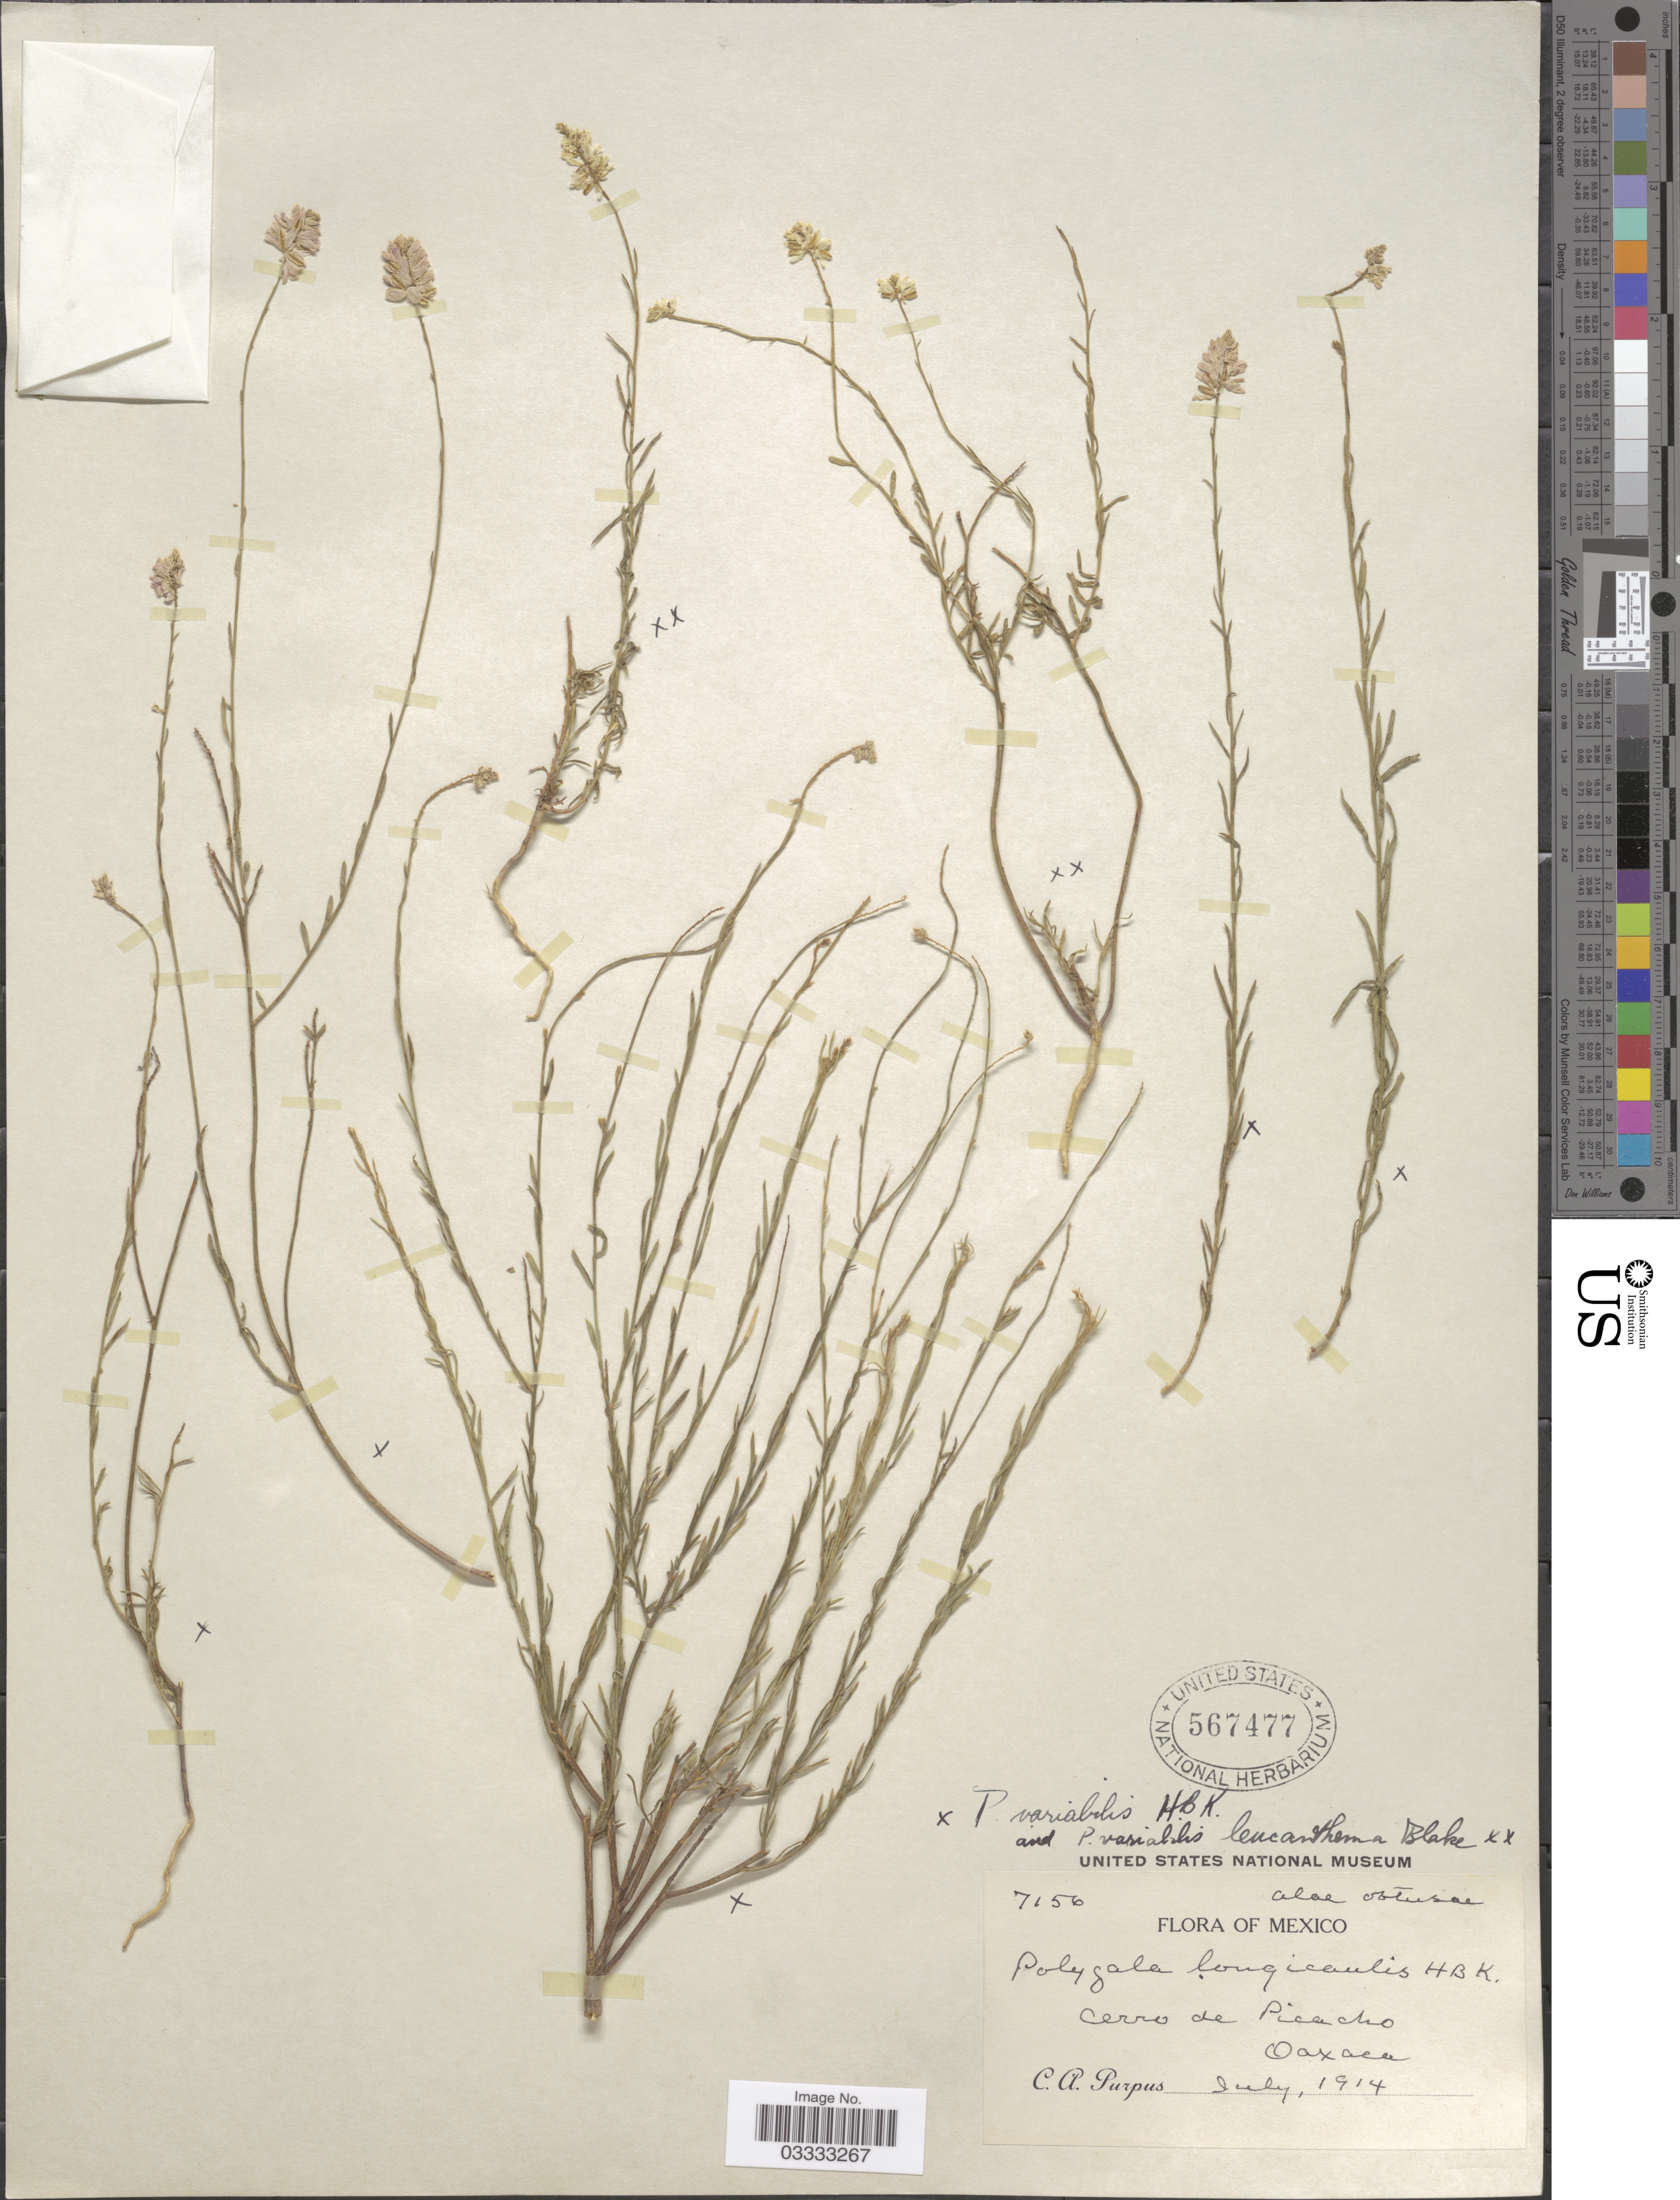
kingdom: Plantae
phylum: Tracheophyta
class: Magnoliopsida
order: Fabales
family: Polygalaceae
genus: Polygala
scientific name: Polygala variabilis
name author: Kunth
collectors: C. A. Purpus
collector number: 7156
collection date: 1914-07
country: Mexico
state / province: Oaxaca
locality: Cerro de Picacho.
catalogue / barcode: US 567477